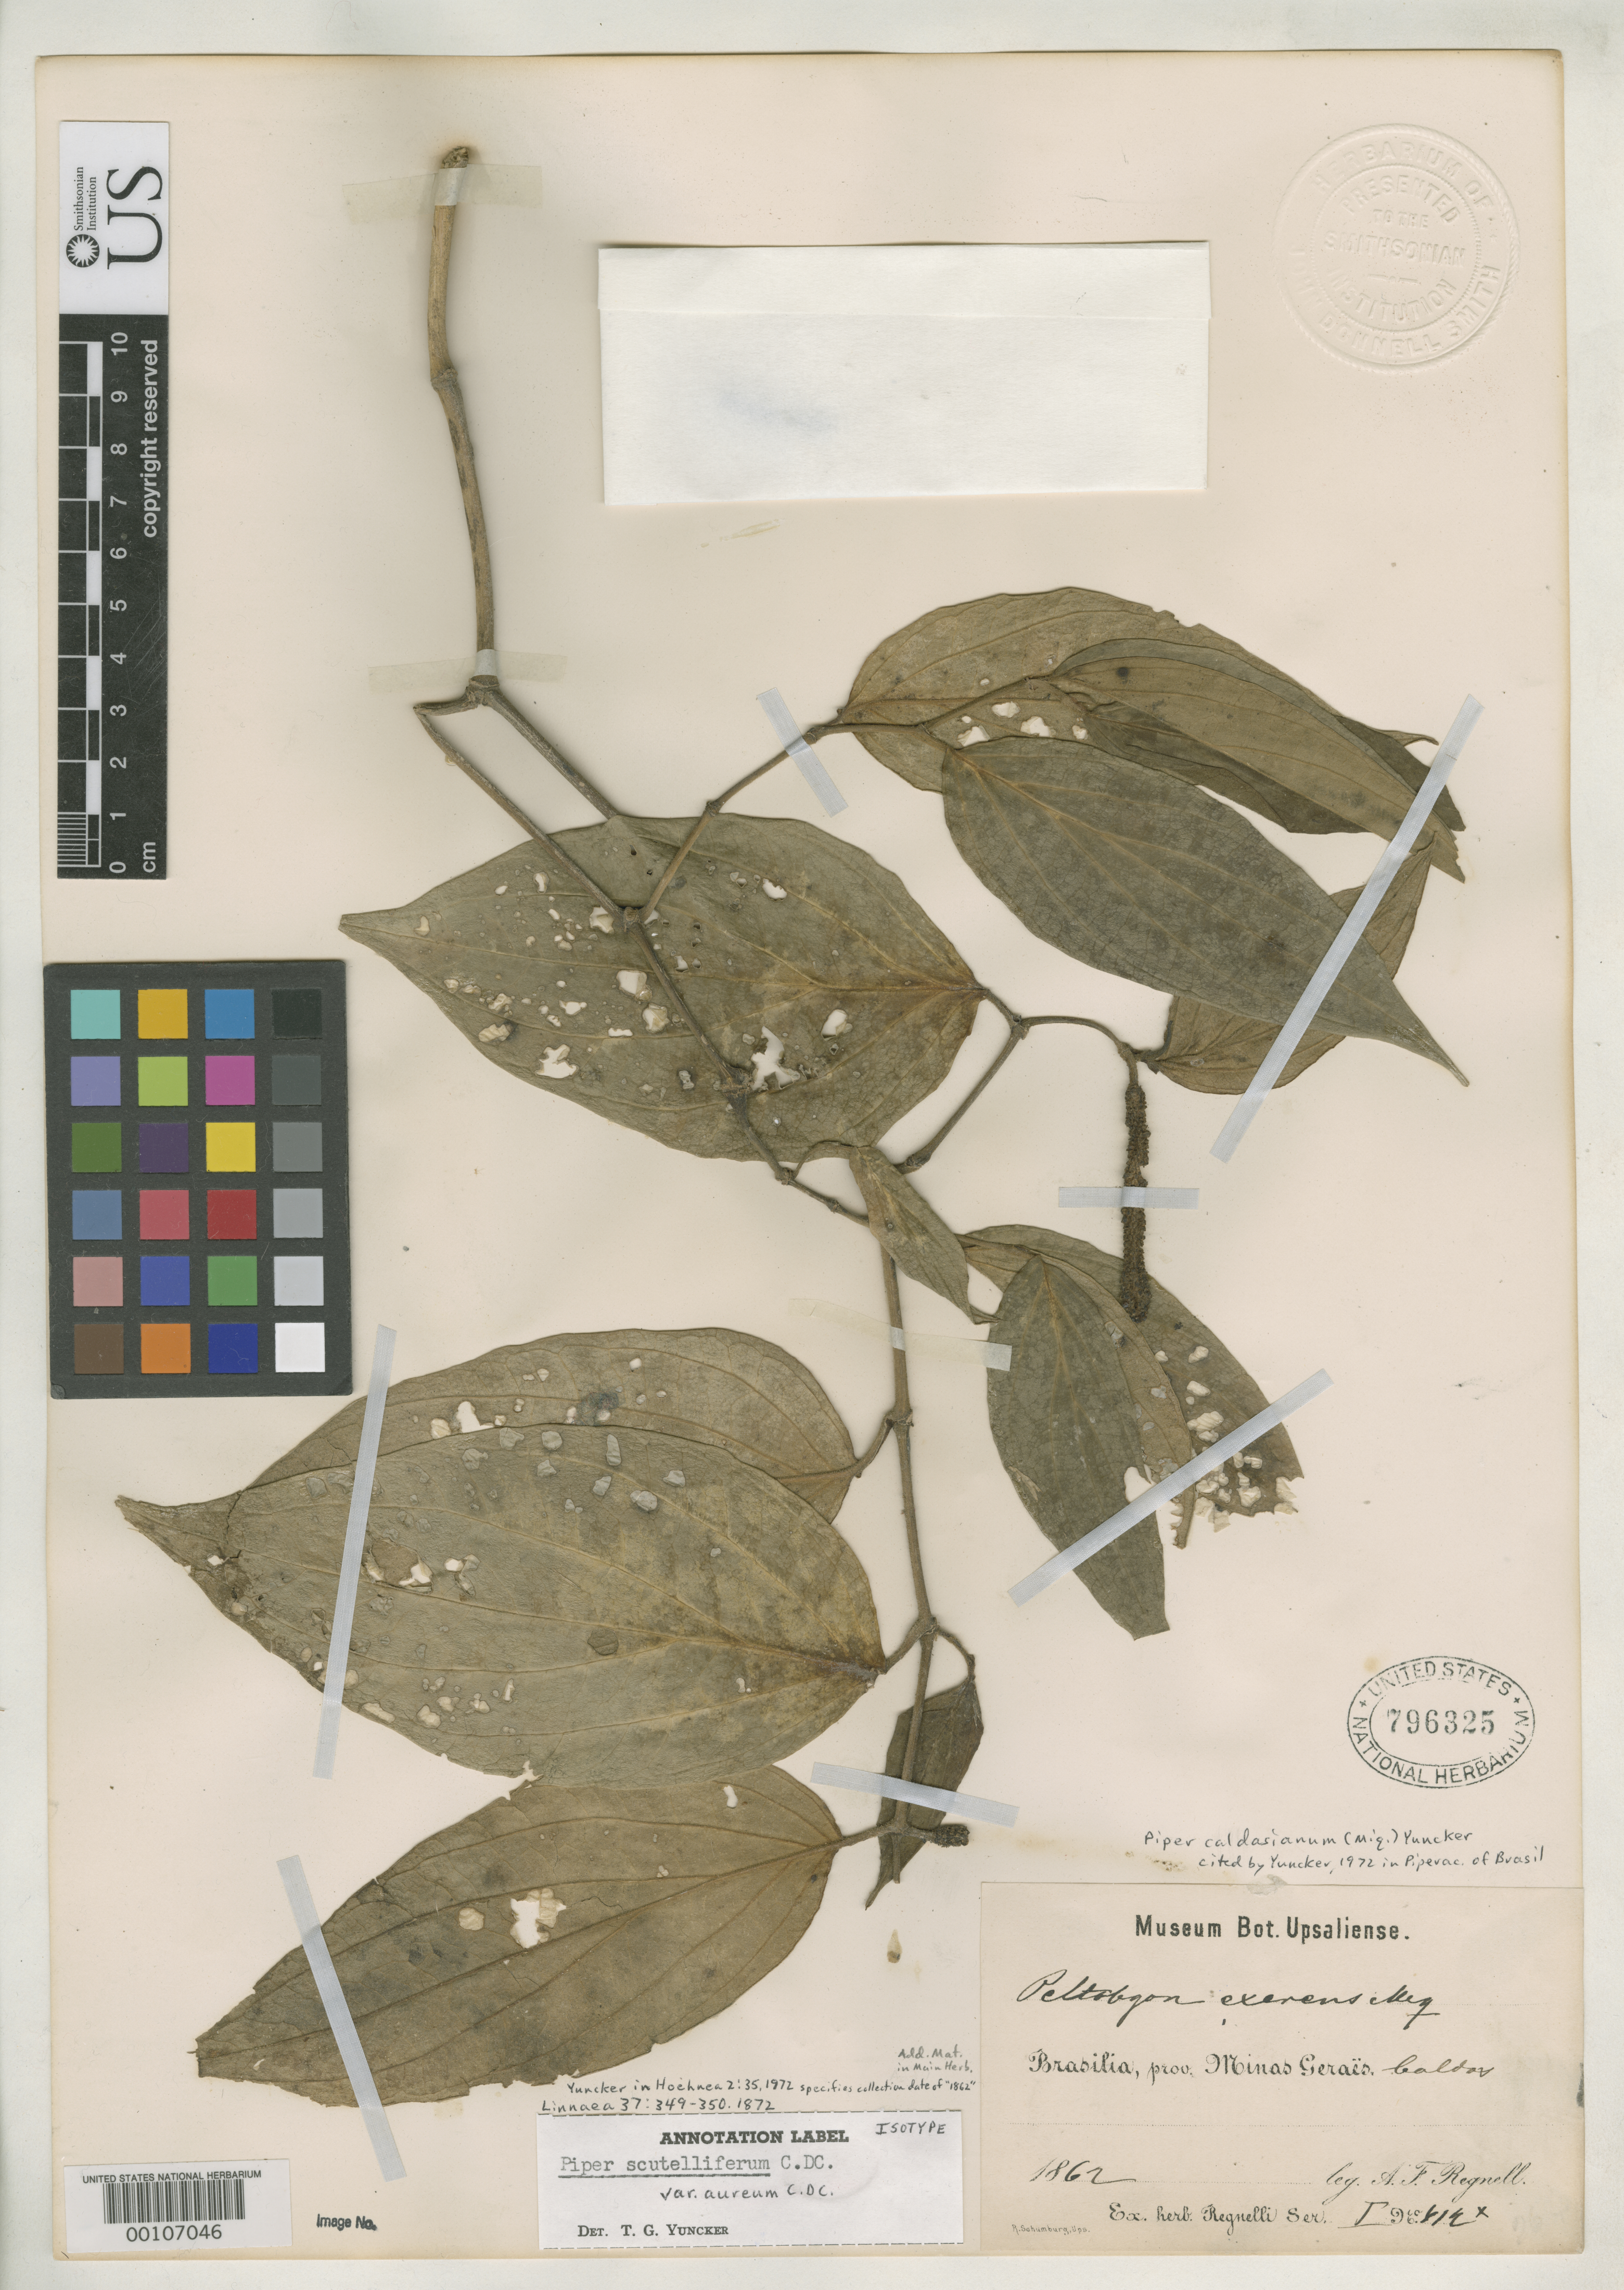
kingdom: Plantae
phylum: Tracheophyta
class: Magnoliopsida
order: Piperales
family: Piperaceae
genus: Piper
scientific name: Piper scutelliferum var. aureum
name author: C. DC.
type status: Syntype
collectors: A. F. Regnell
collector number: I 412 x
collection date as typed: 1862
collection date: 1862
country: Brazil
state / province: Minas Gerais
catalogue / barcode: US 796325